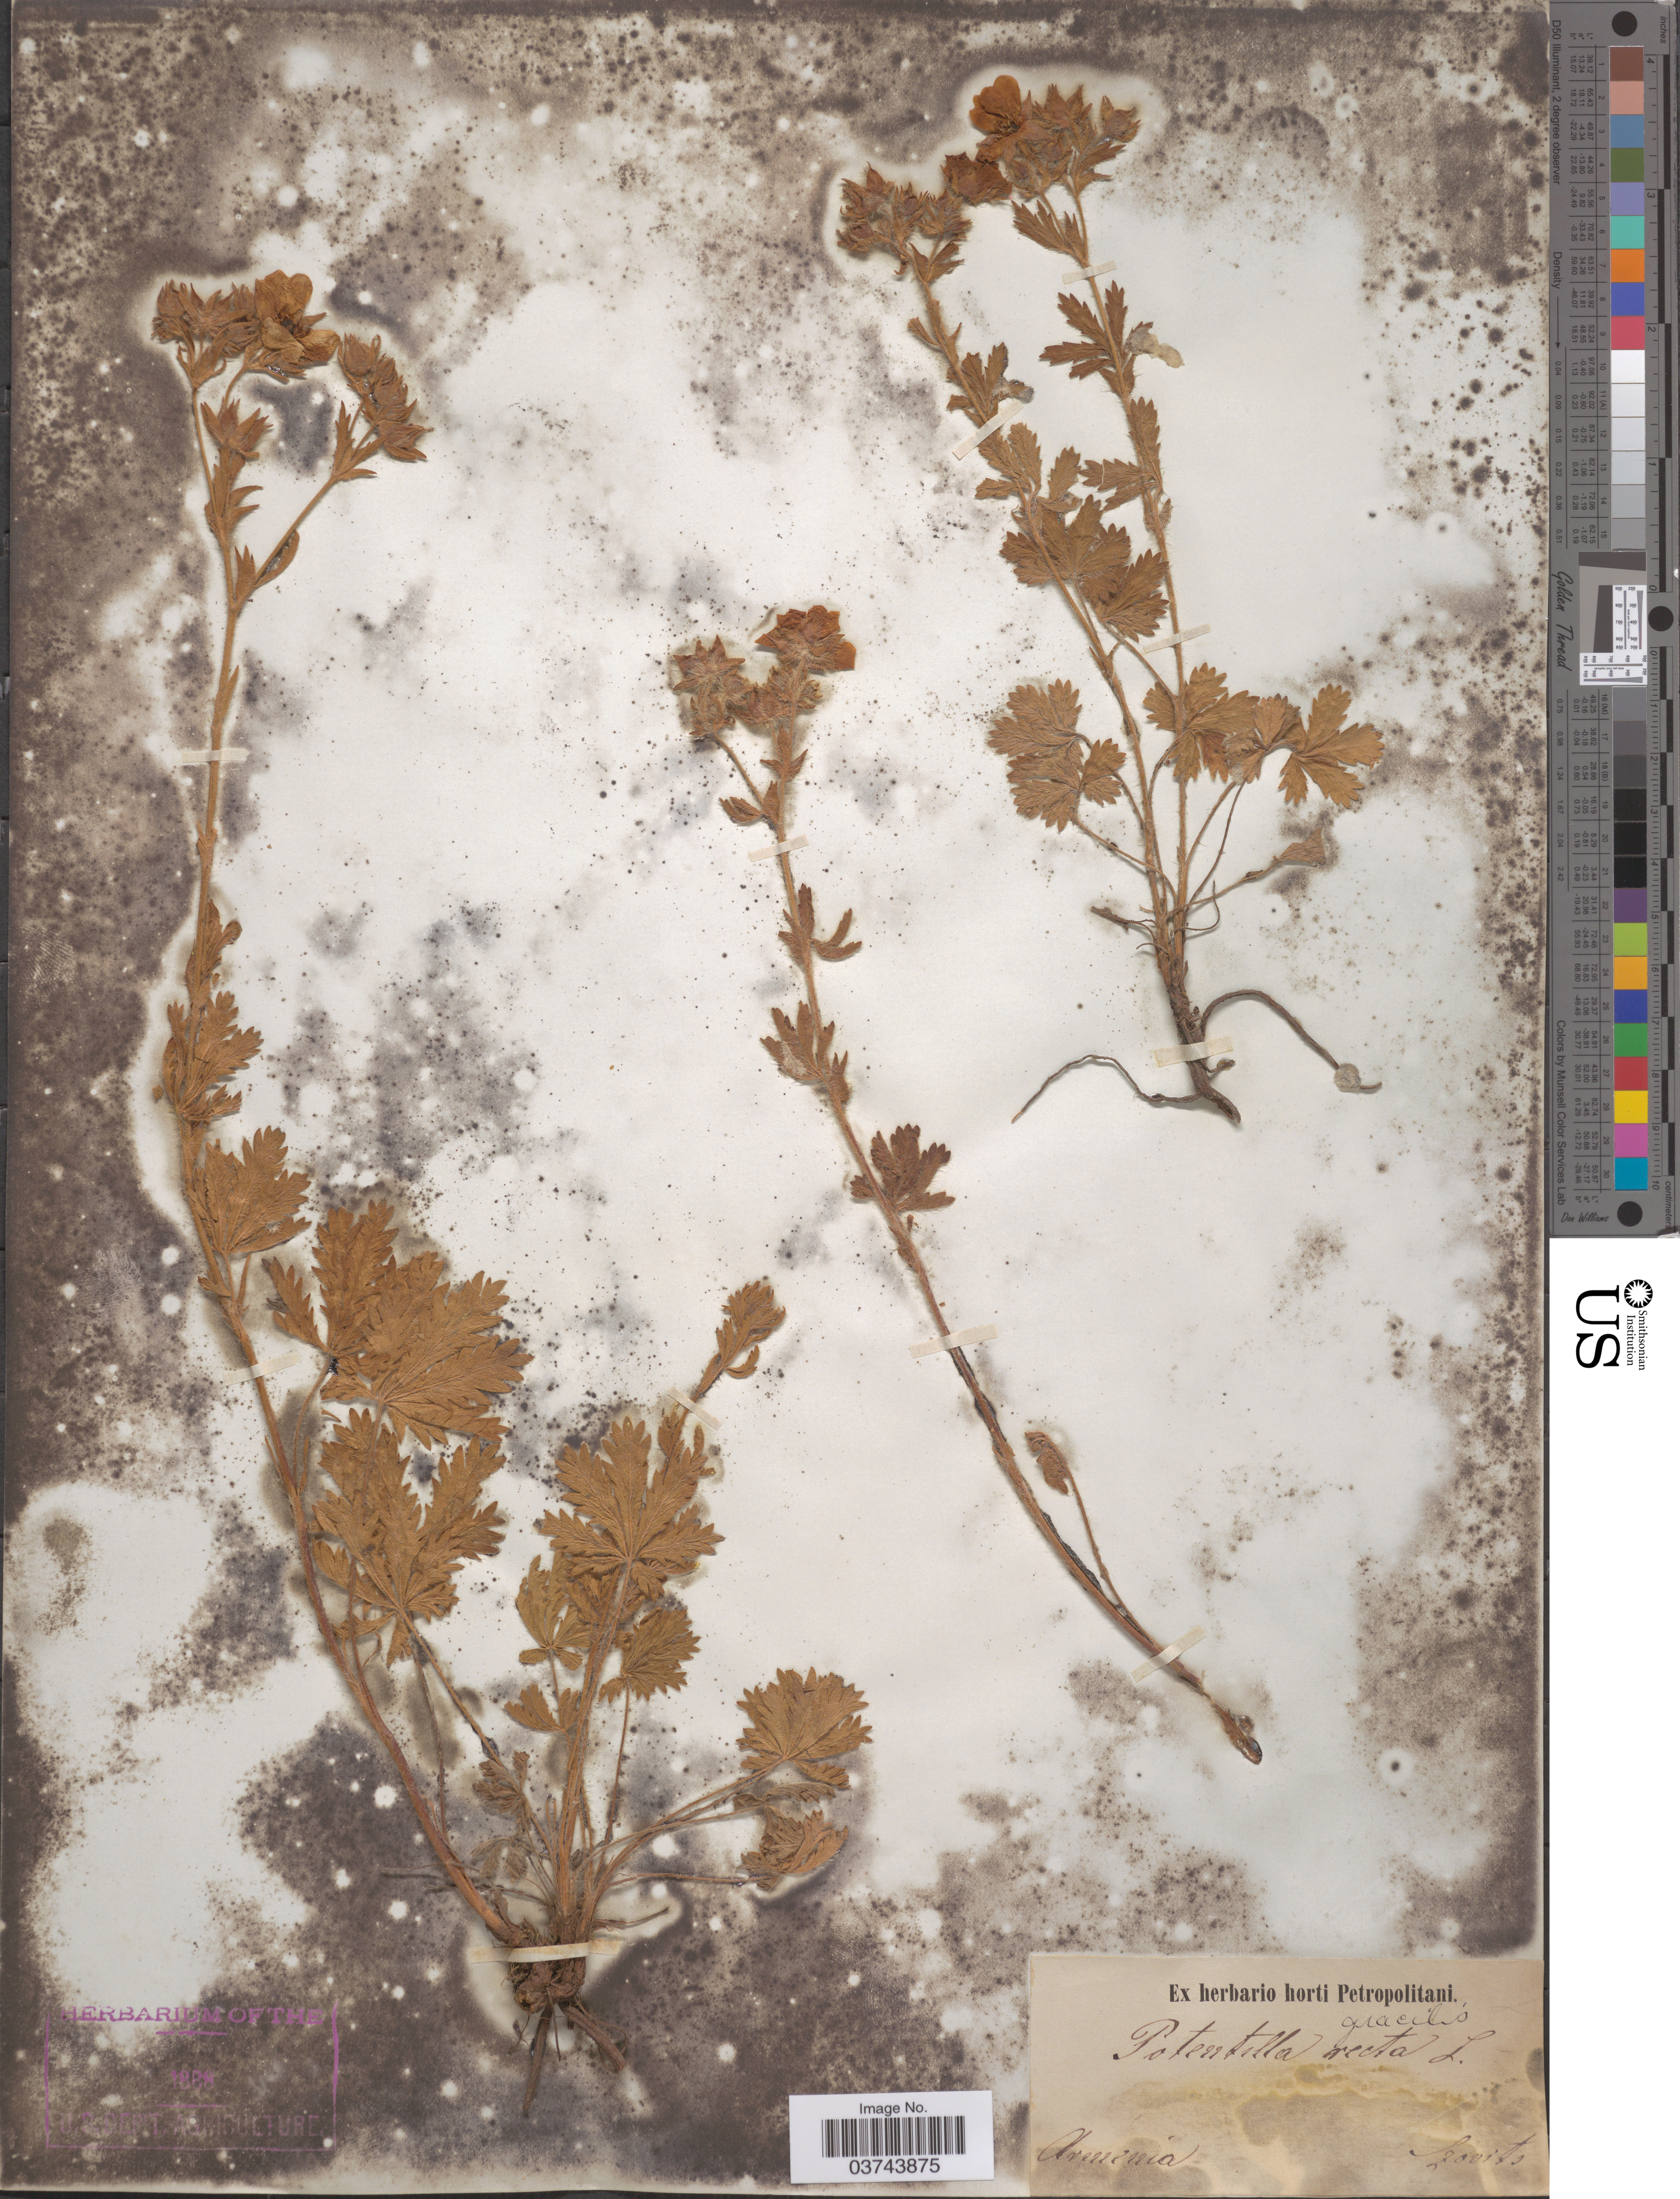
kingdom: Plantae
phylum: Tracheophyta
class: Magnoliopsida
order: Rosales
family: Rosaceae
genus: Potentilla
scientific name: Potentilla recta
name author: L.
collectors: Szovits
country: Armenia